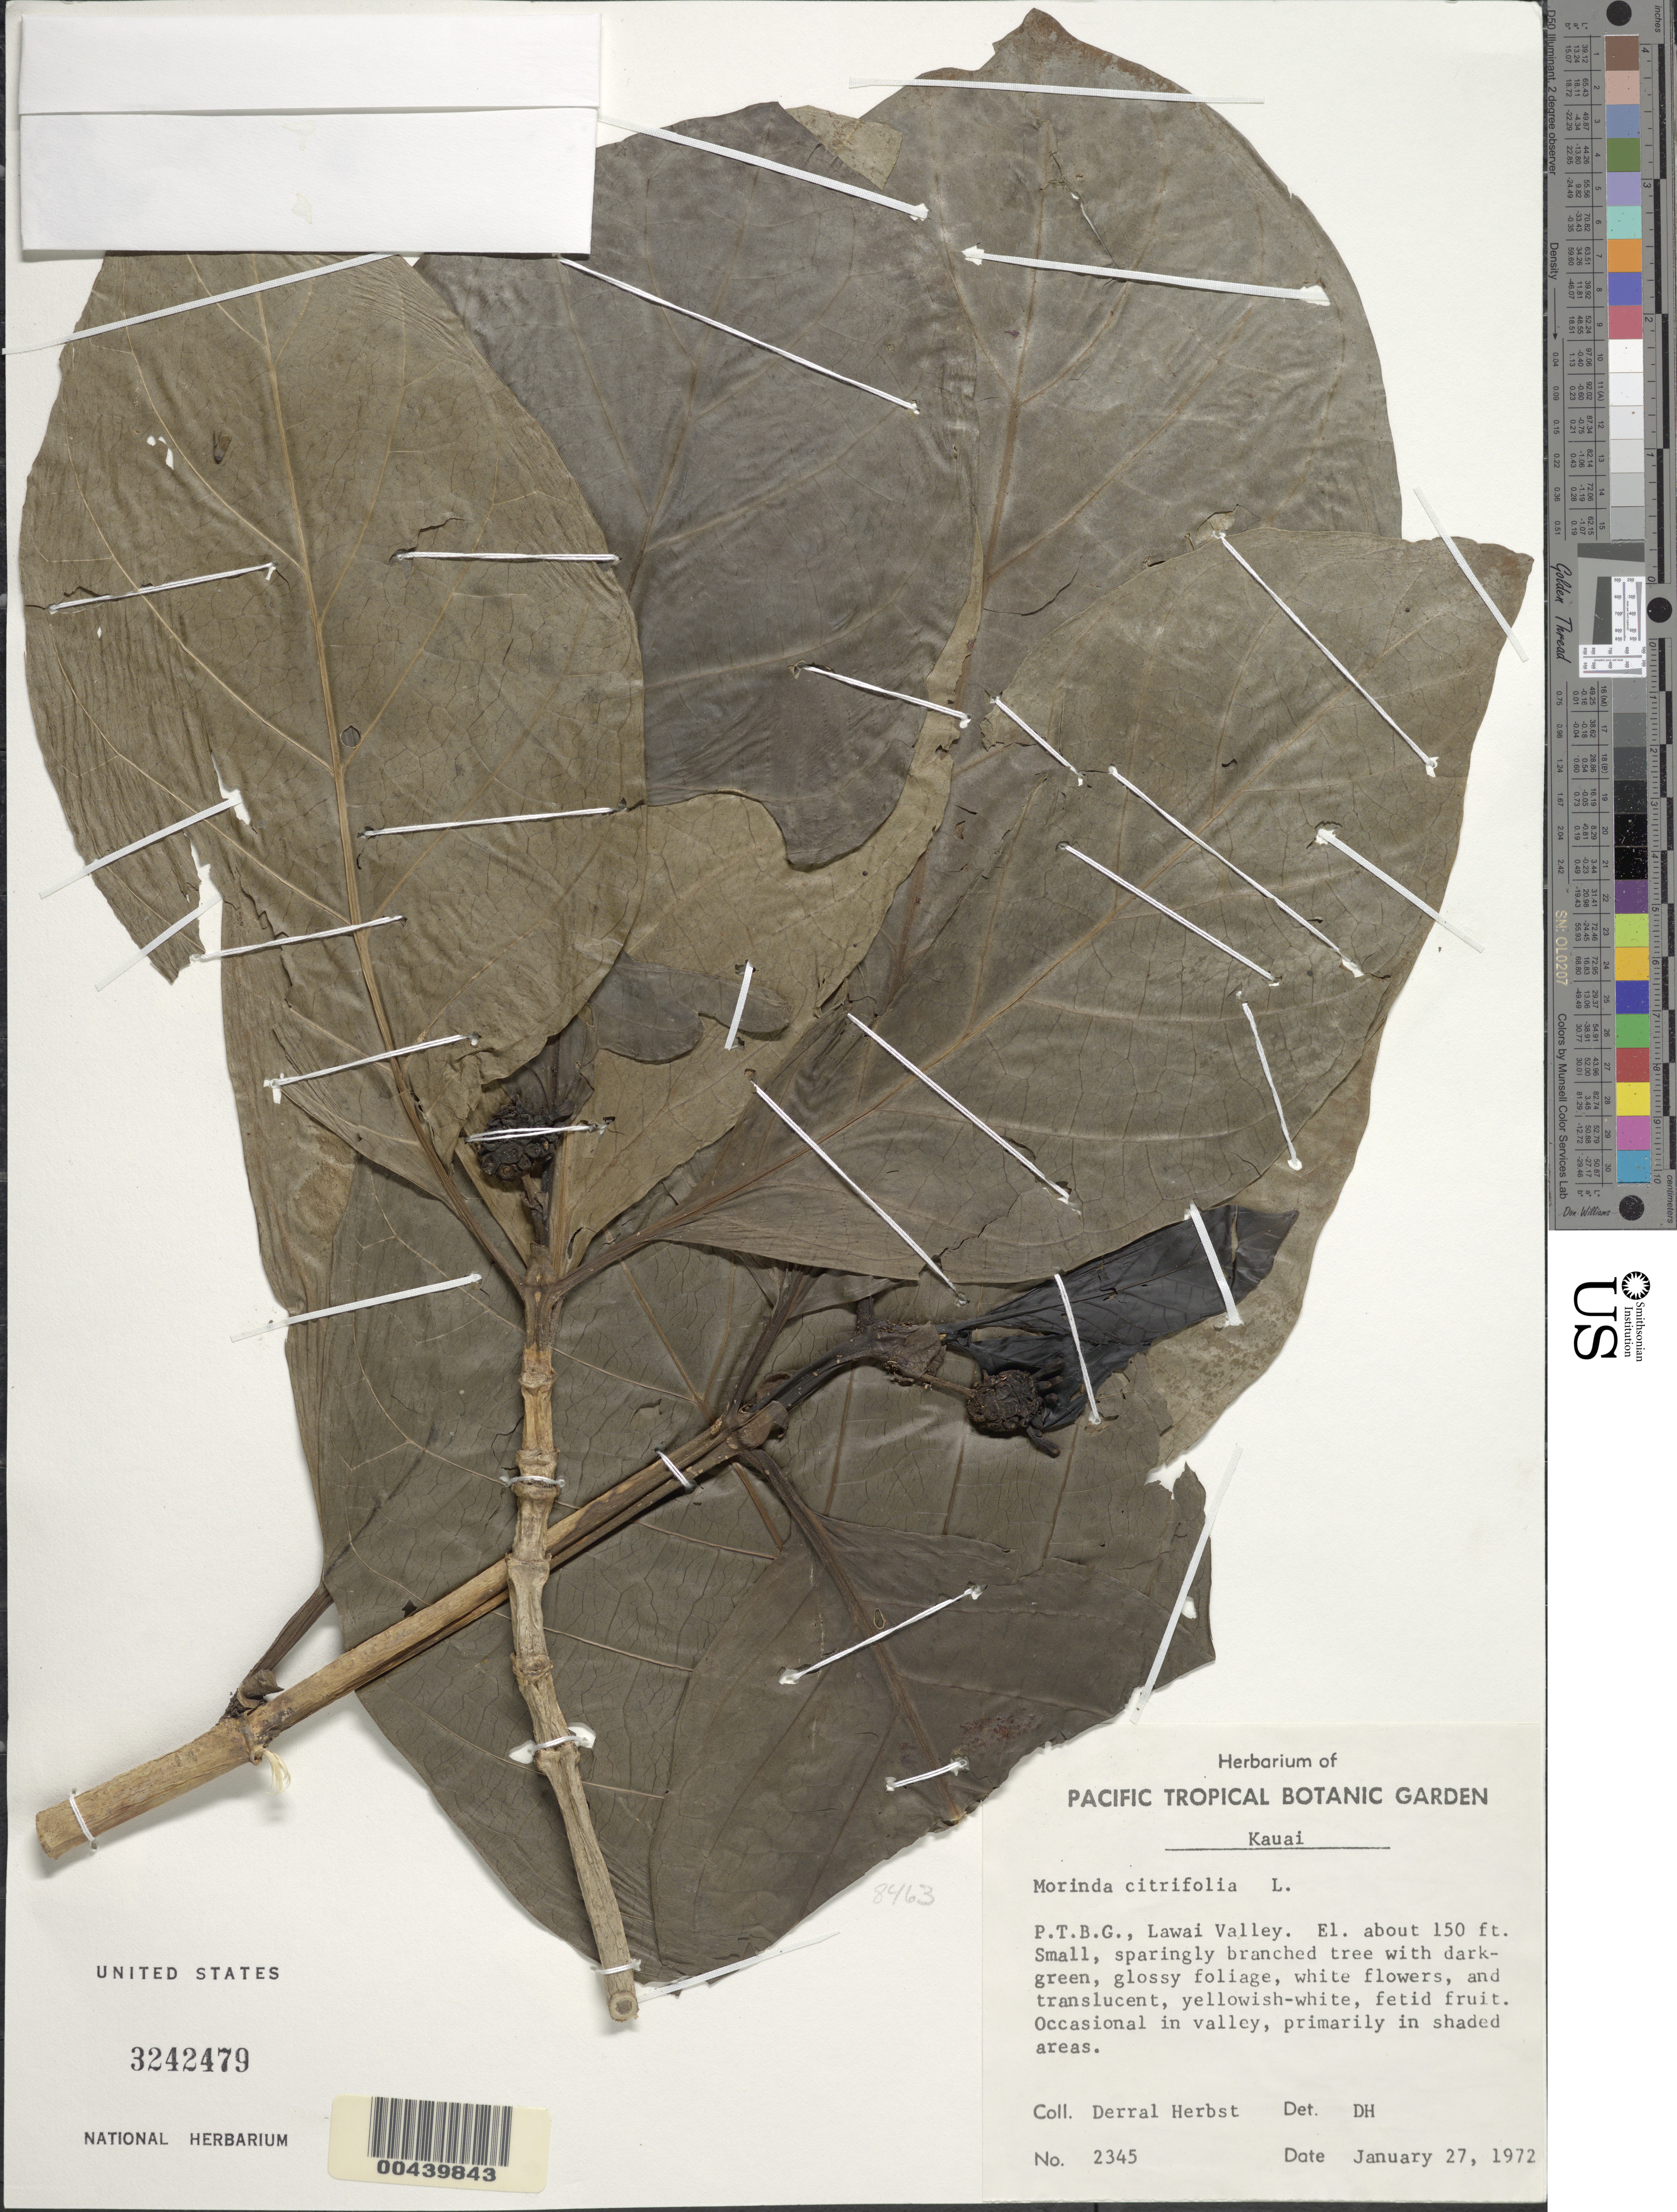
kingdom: Plantae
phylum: Tracheophyta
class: Magnoliopsida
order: Gentianales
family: Rubiaceae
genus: Morinda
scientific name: Morinda citrifolia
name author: L.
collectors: D. R. Herbst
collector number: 2345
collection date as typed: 27 Jan 1972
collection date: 1972-01-27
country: United States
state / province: Hawaii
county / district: Kauai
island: Kaua'i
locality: P.T.B.G., Lawai Valley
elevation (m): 46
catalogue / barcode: US 3242479